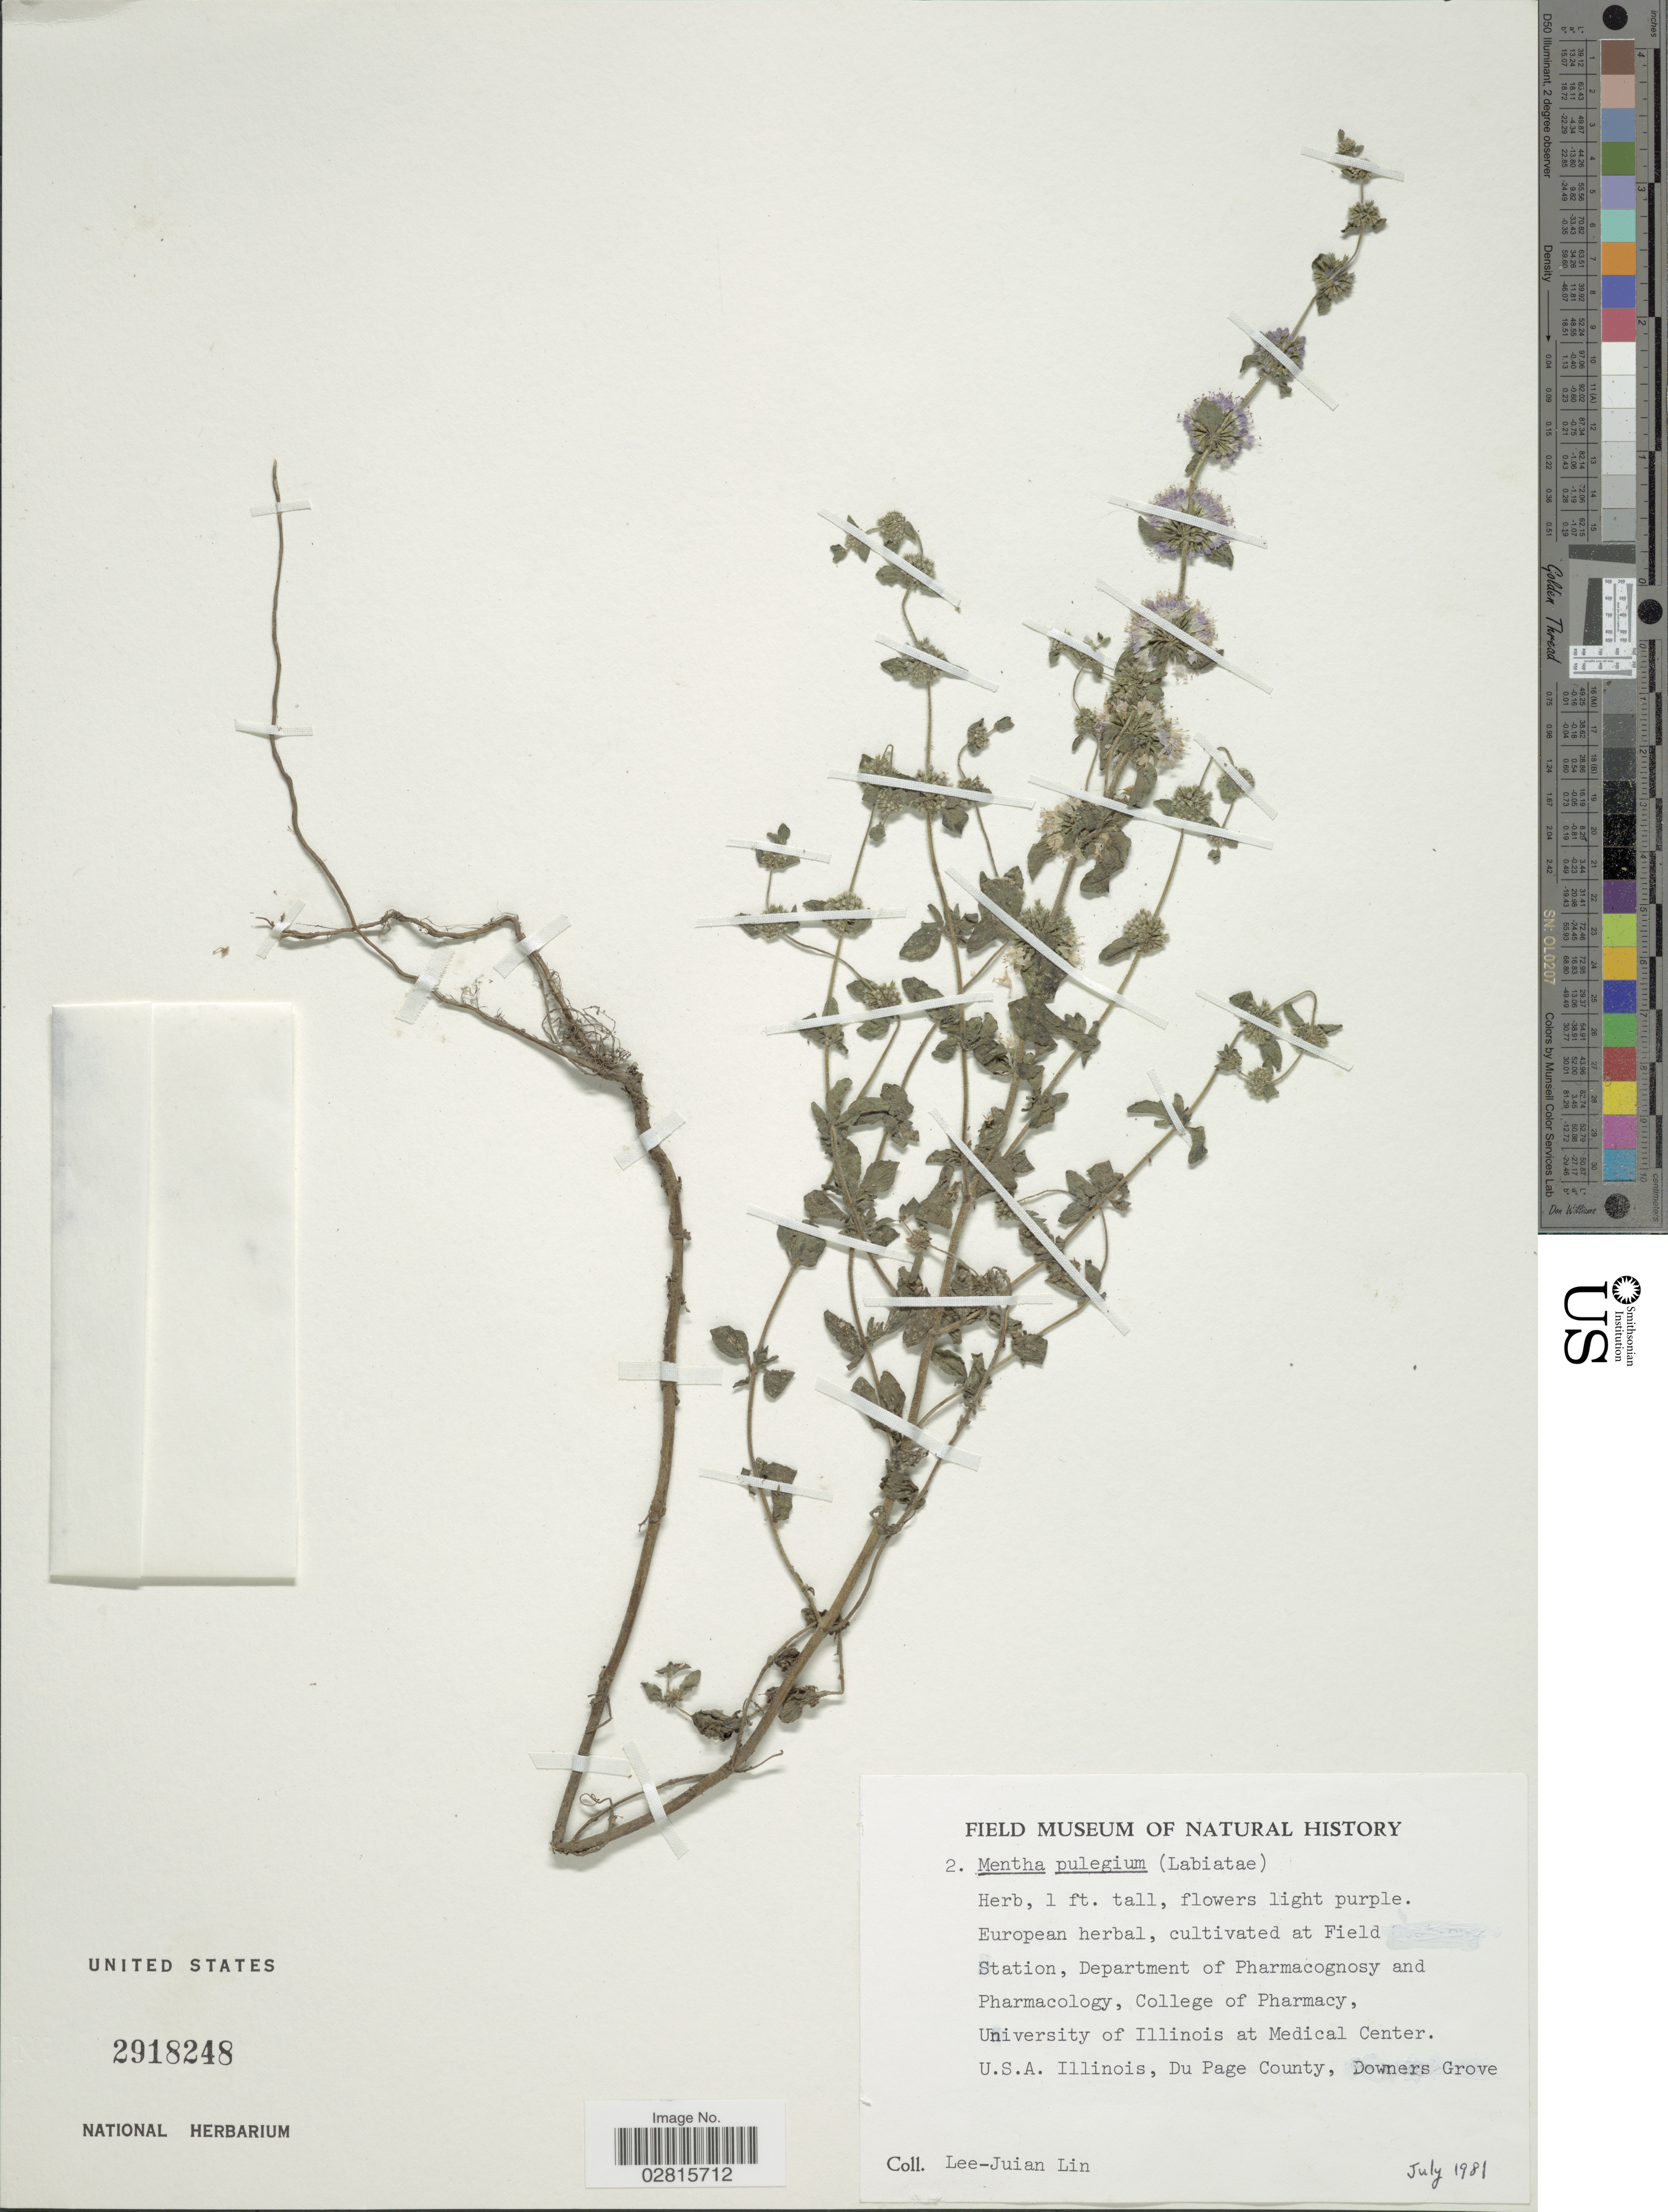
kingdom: Plantae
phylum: Tracheophyta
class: Magnoliopsida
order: Lamiales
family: Lamiaceae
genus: Mentha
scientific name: Mentha pulegium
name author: L.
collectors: L. Lin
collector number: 2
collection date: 1981-07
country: United States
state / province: Illinois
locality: Field Station, Department of Pharmacognosy and Pharmacology, College of Pharmacy, University of Illinois at Medical Center, U.S.A., Du Page County, Downers Grove.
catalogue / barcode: US 2918248